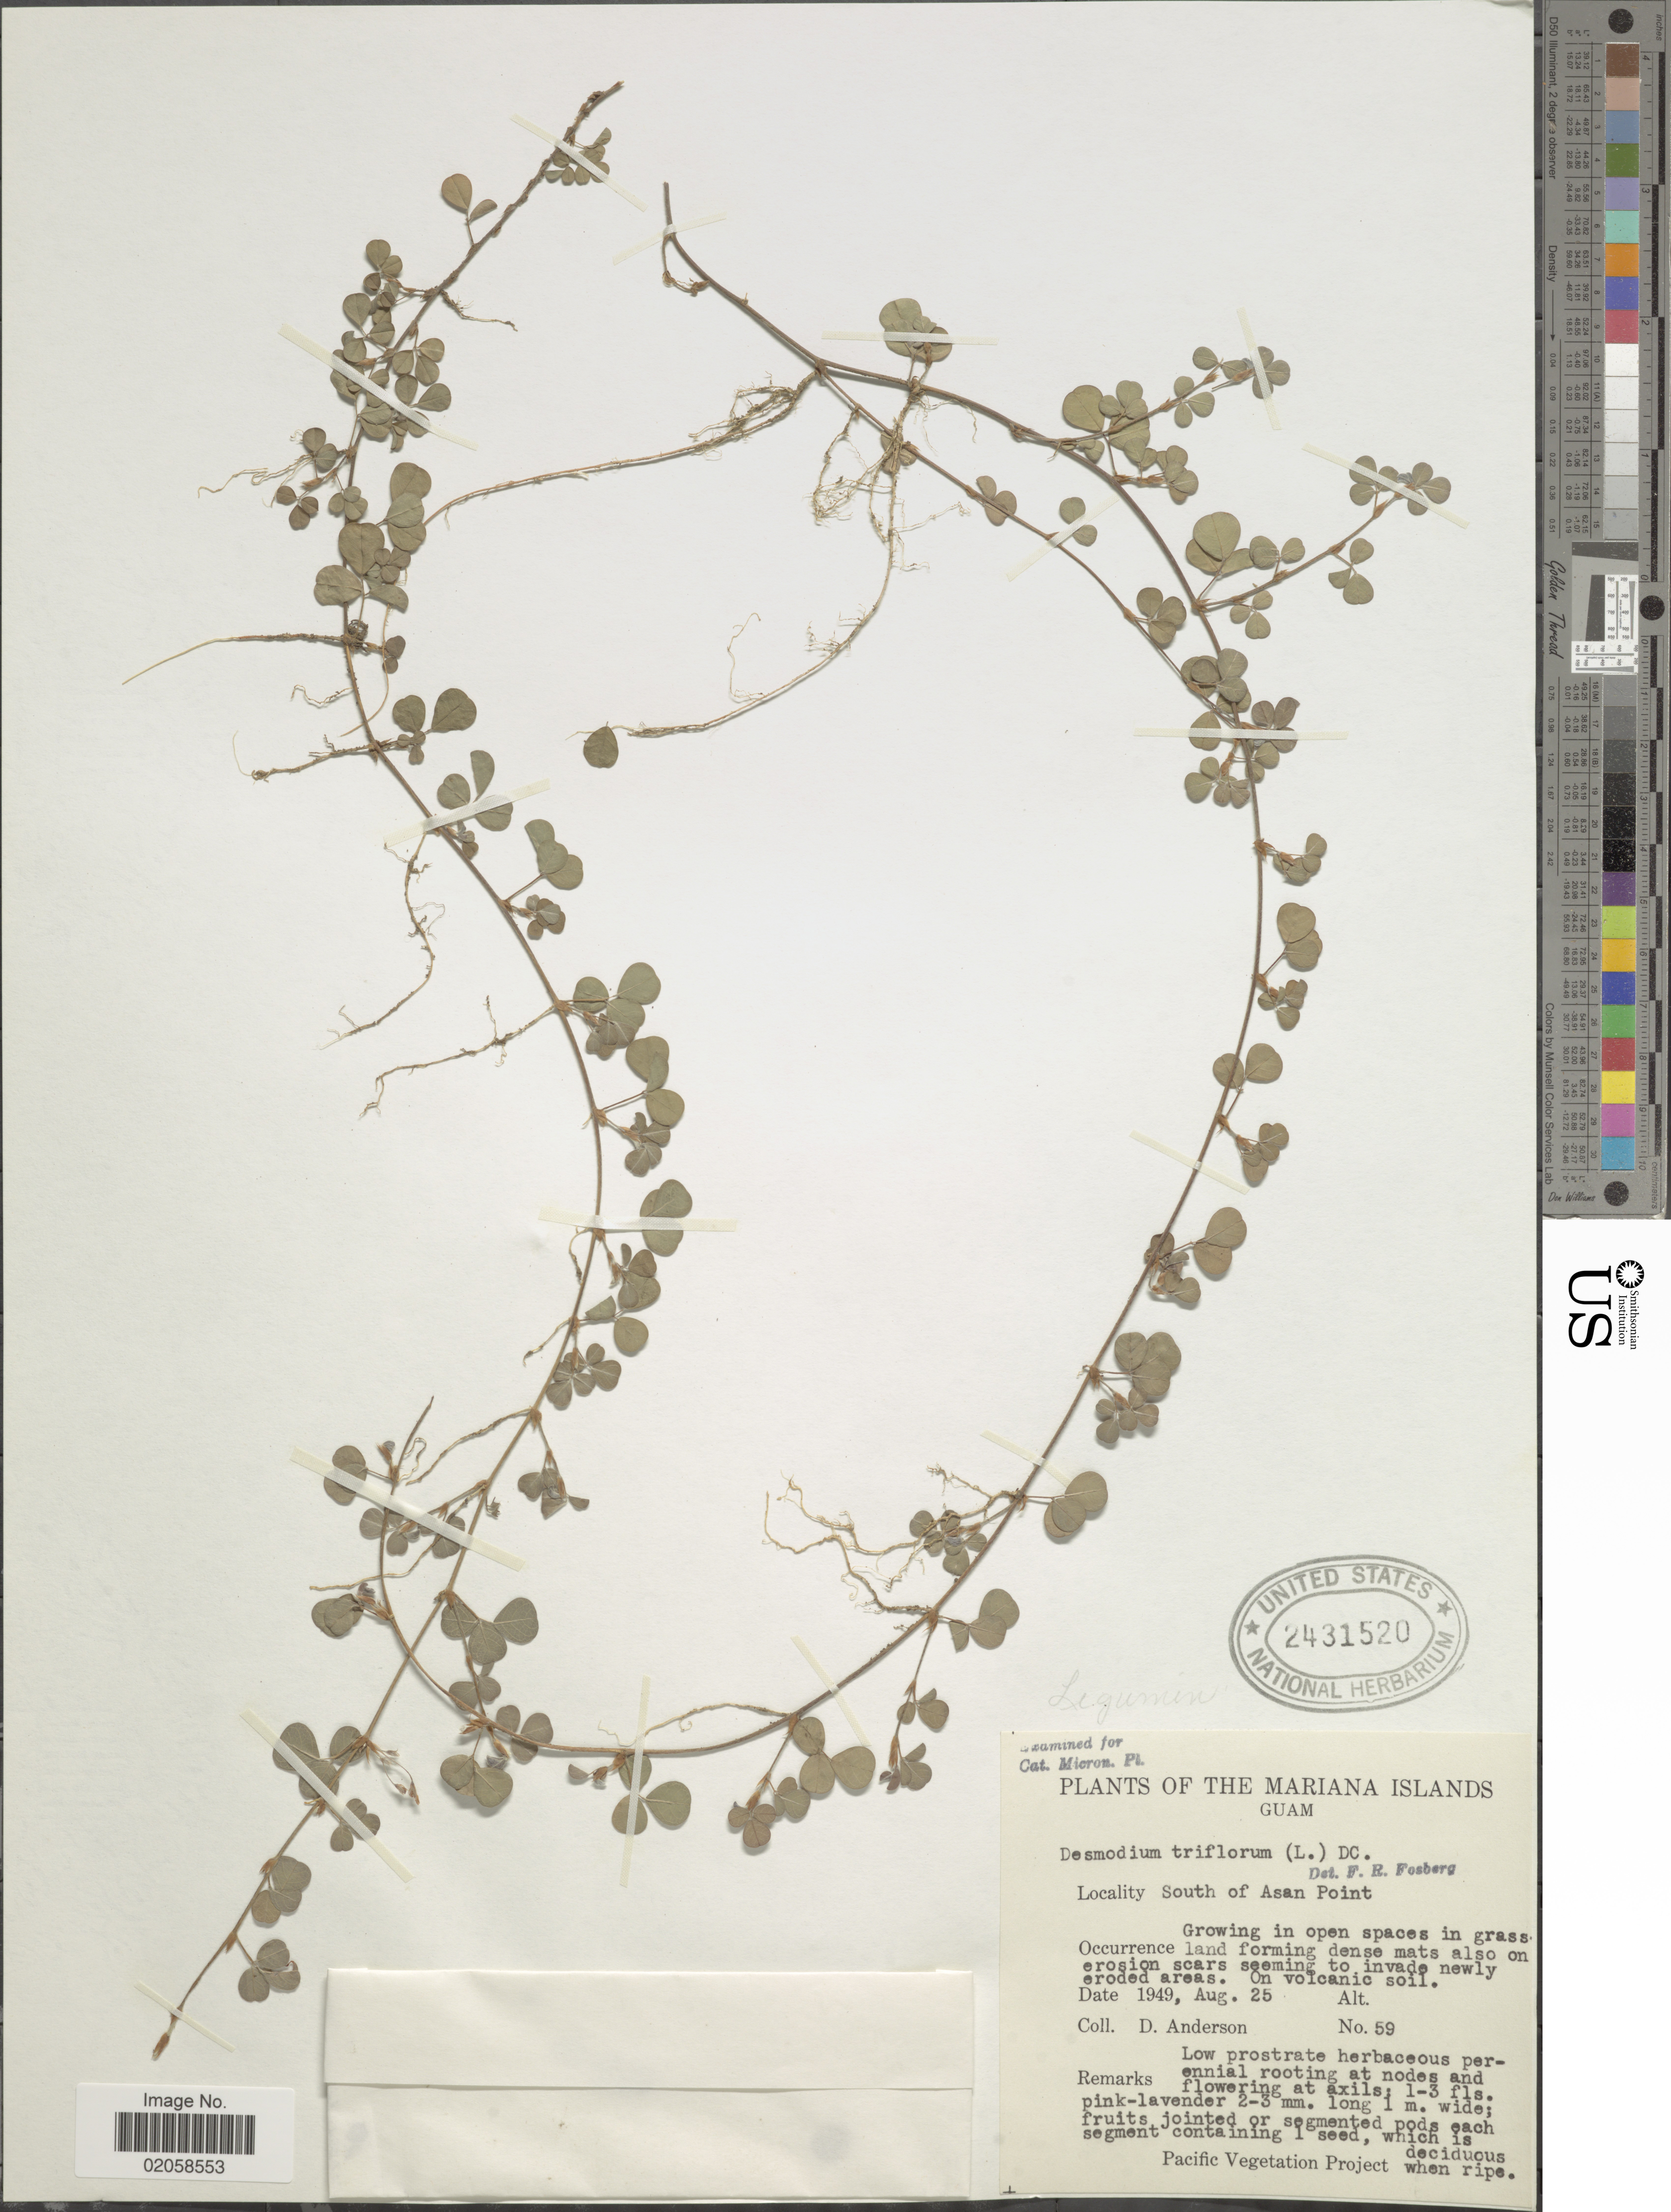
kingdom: Plantae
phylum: Tracheophyta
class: Magnoliopsida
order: Fabales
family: Fabaceae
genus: Grona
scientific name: Grona triflora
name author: (L.) H. Ohashi & K. Ohashi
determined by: Strong, Mark T., (BOT), Smithsonian Institution - National Museum of Natural History (UNITED STATES)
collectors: D. Anderson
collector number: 59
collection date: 1949-08-25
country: Guam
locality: The Mariana Islands, Guam, south of Asan Point.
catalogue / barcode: US 2431520